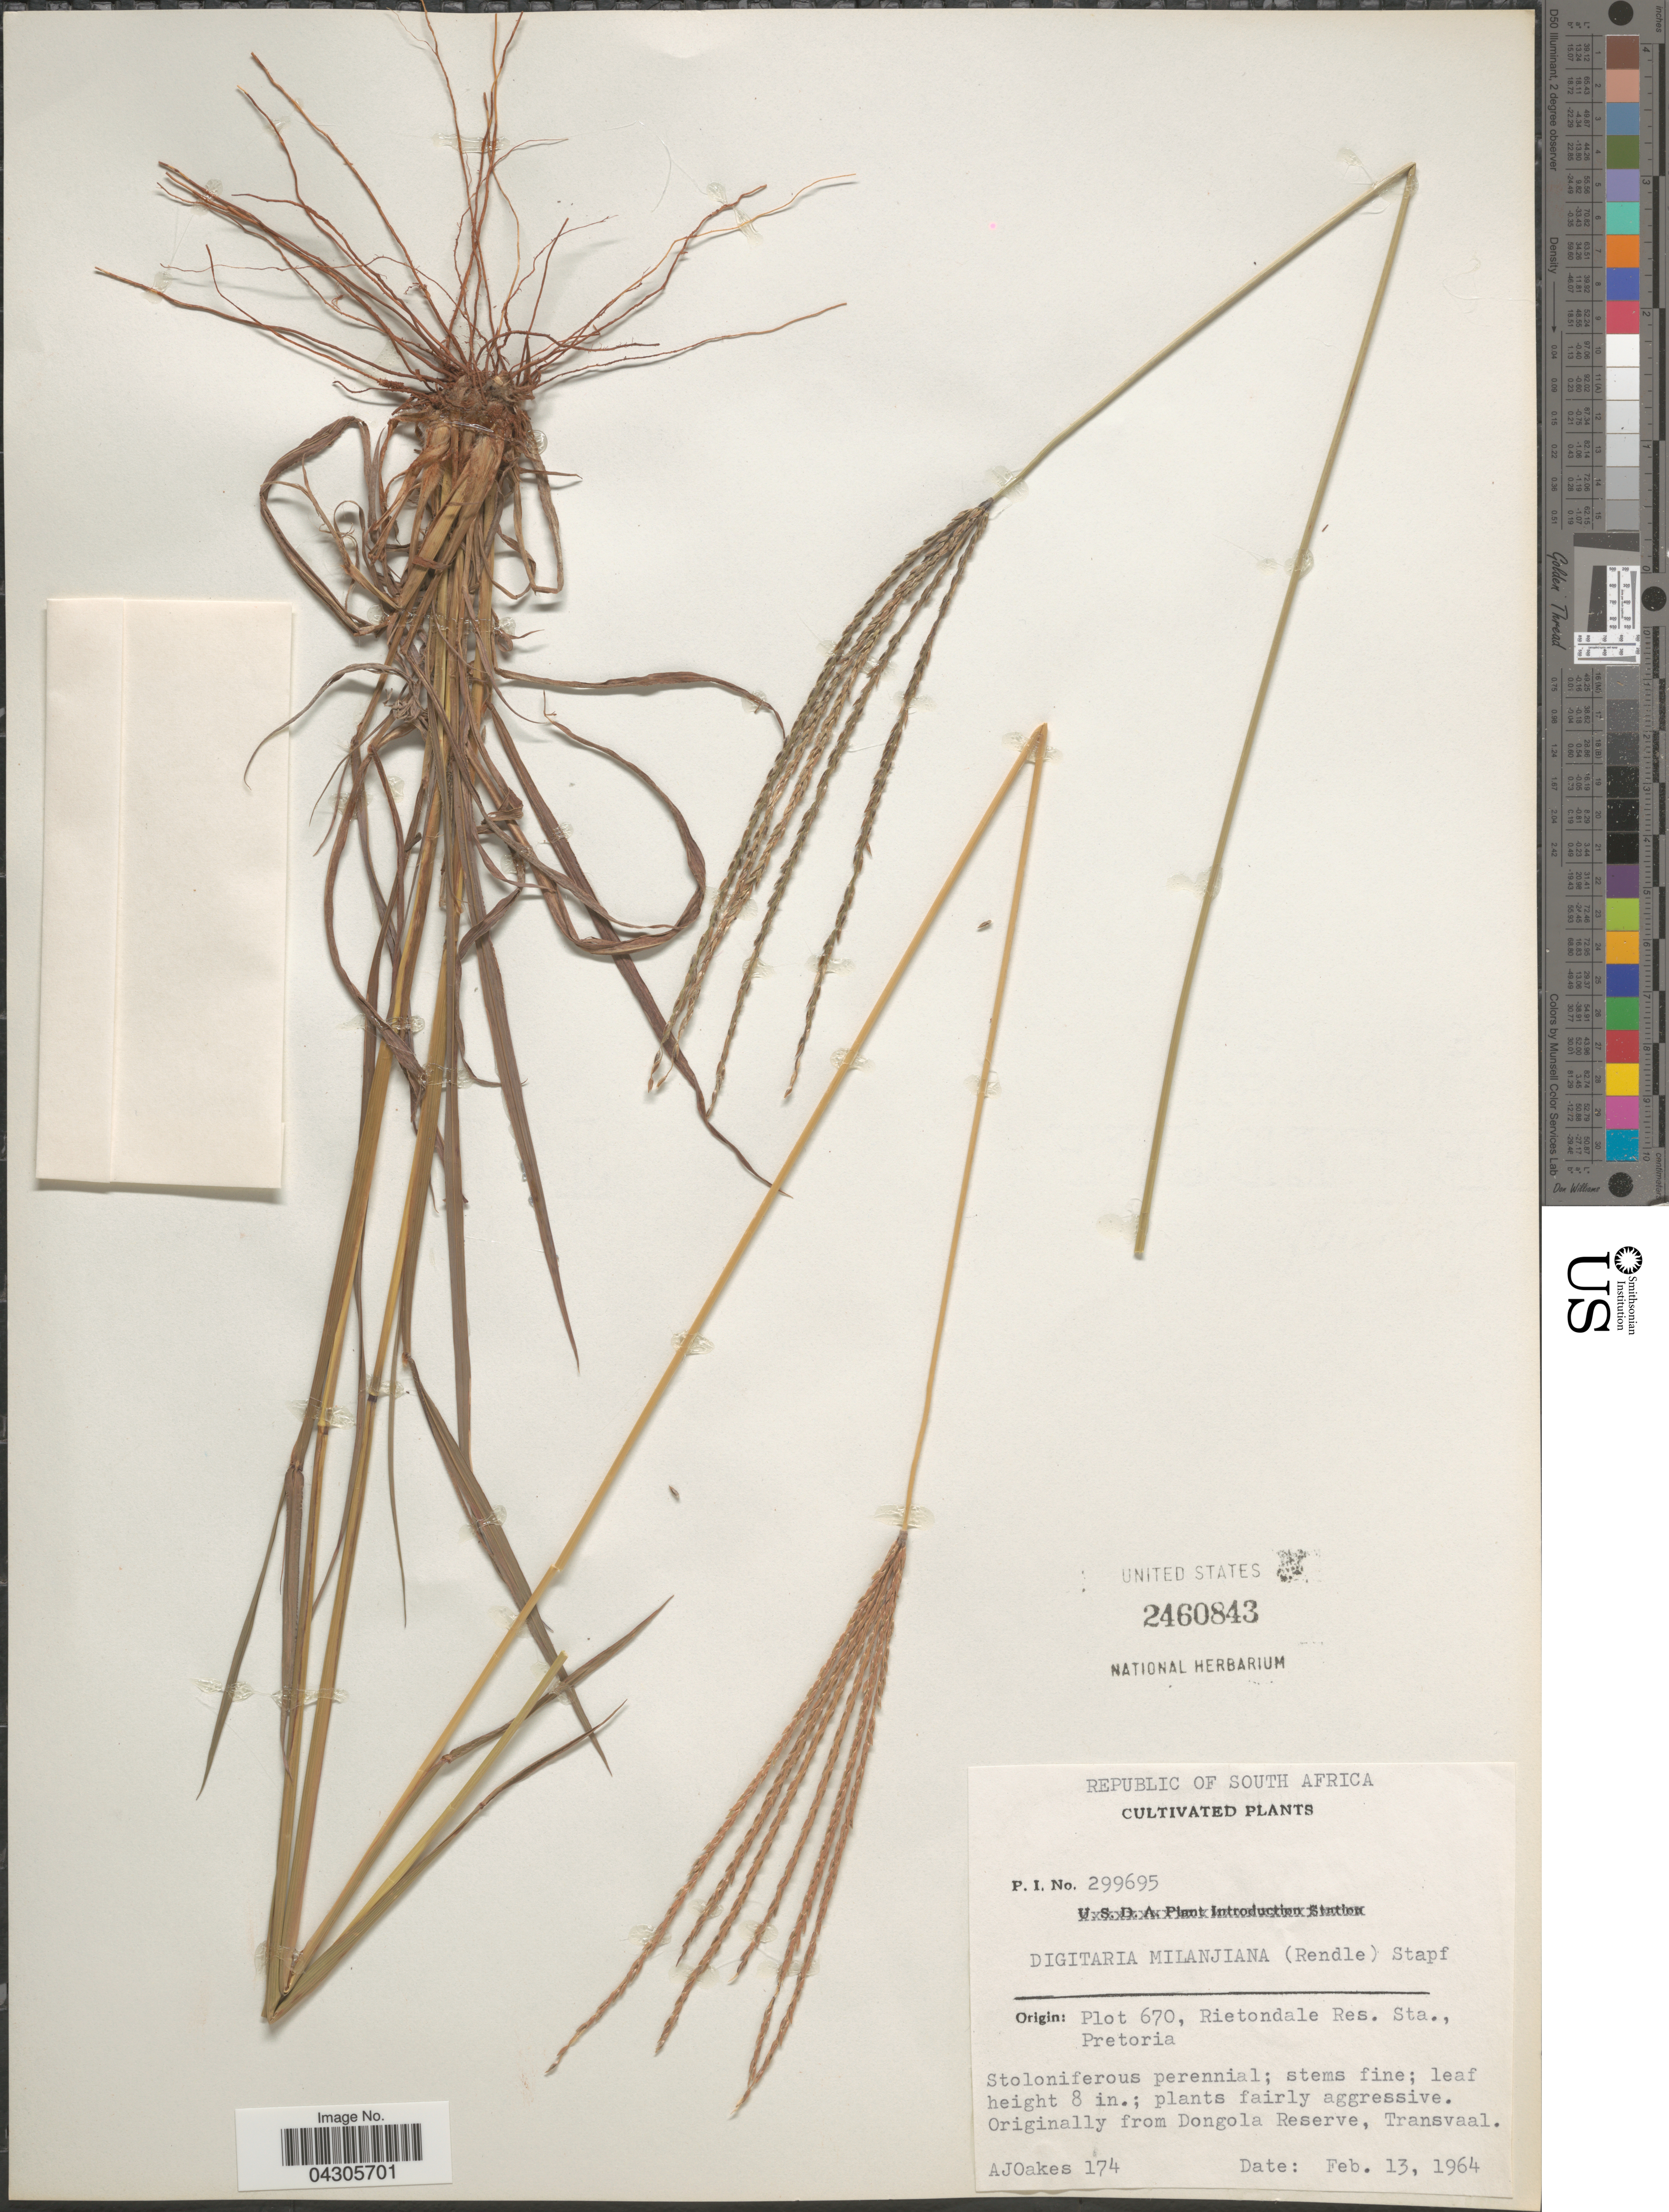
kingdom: Plantae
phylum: Tracheophyta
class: Liliopsida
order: Poales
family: Poaceae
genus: Digitaria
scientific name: Digitaria milanjiana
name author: (Rendle) Stapf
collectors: A. Oakes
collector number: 174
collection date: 1964-02-13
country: South Africa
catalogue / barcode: US 2460843